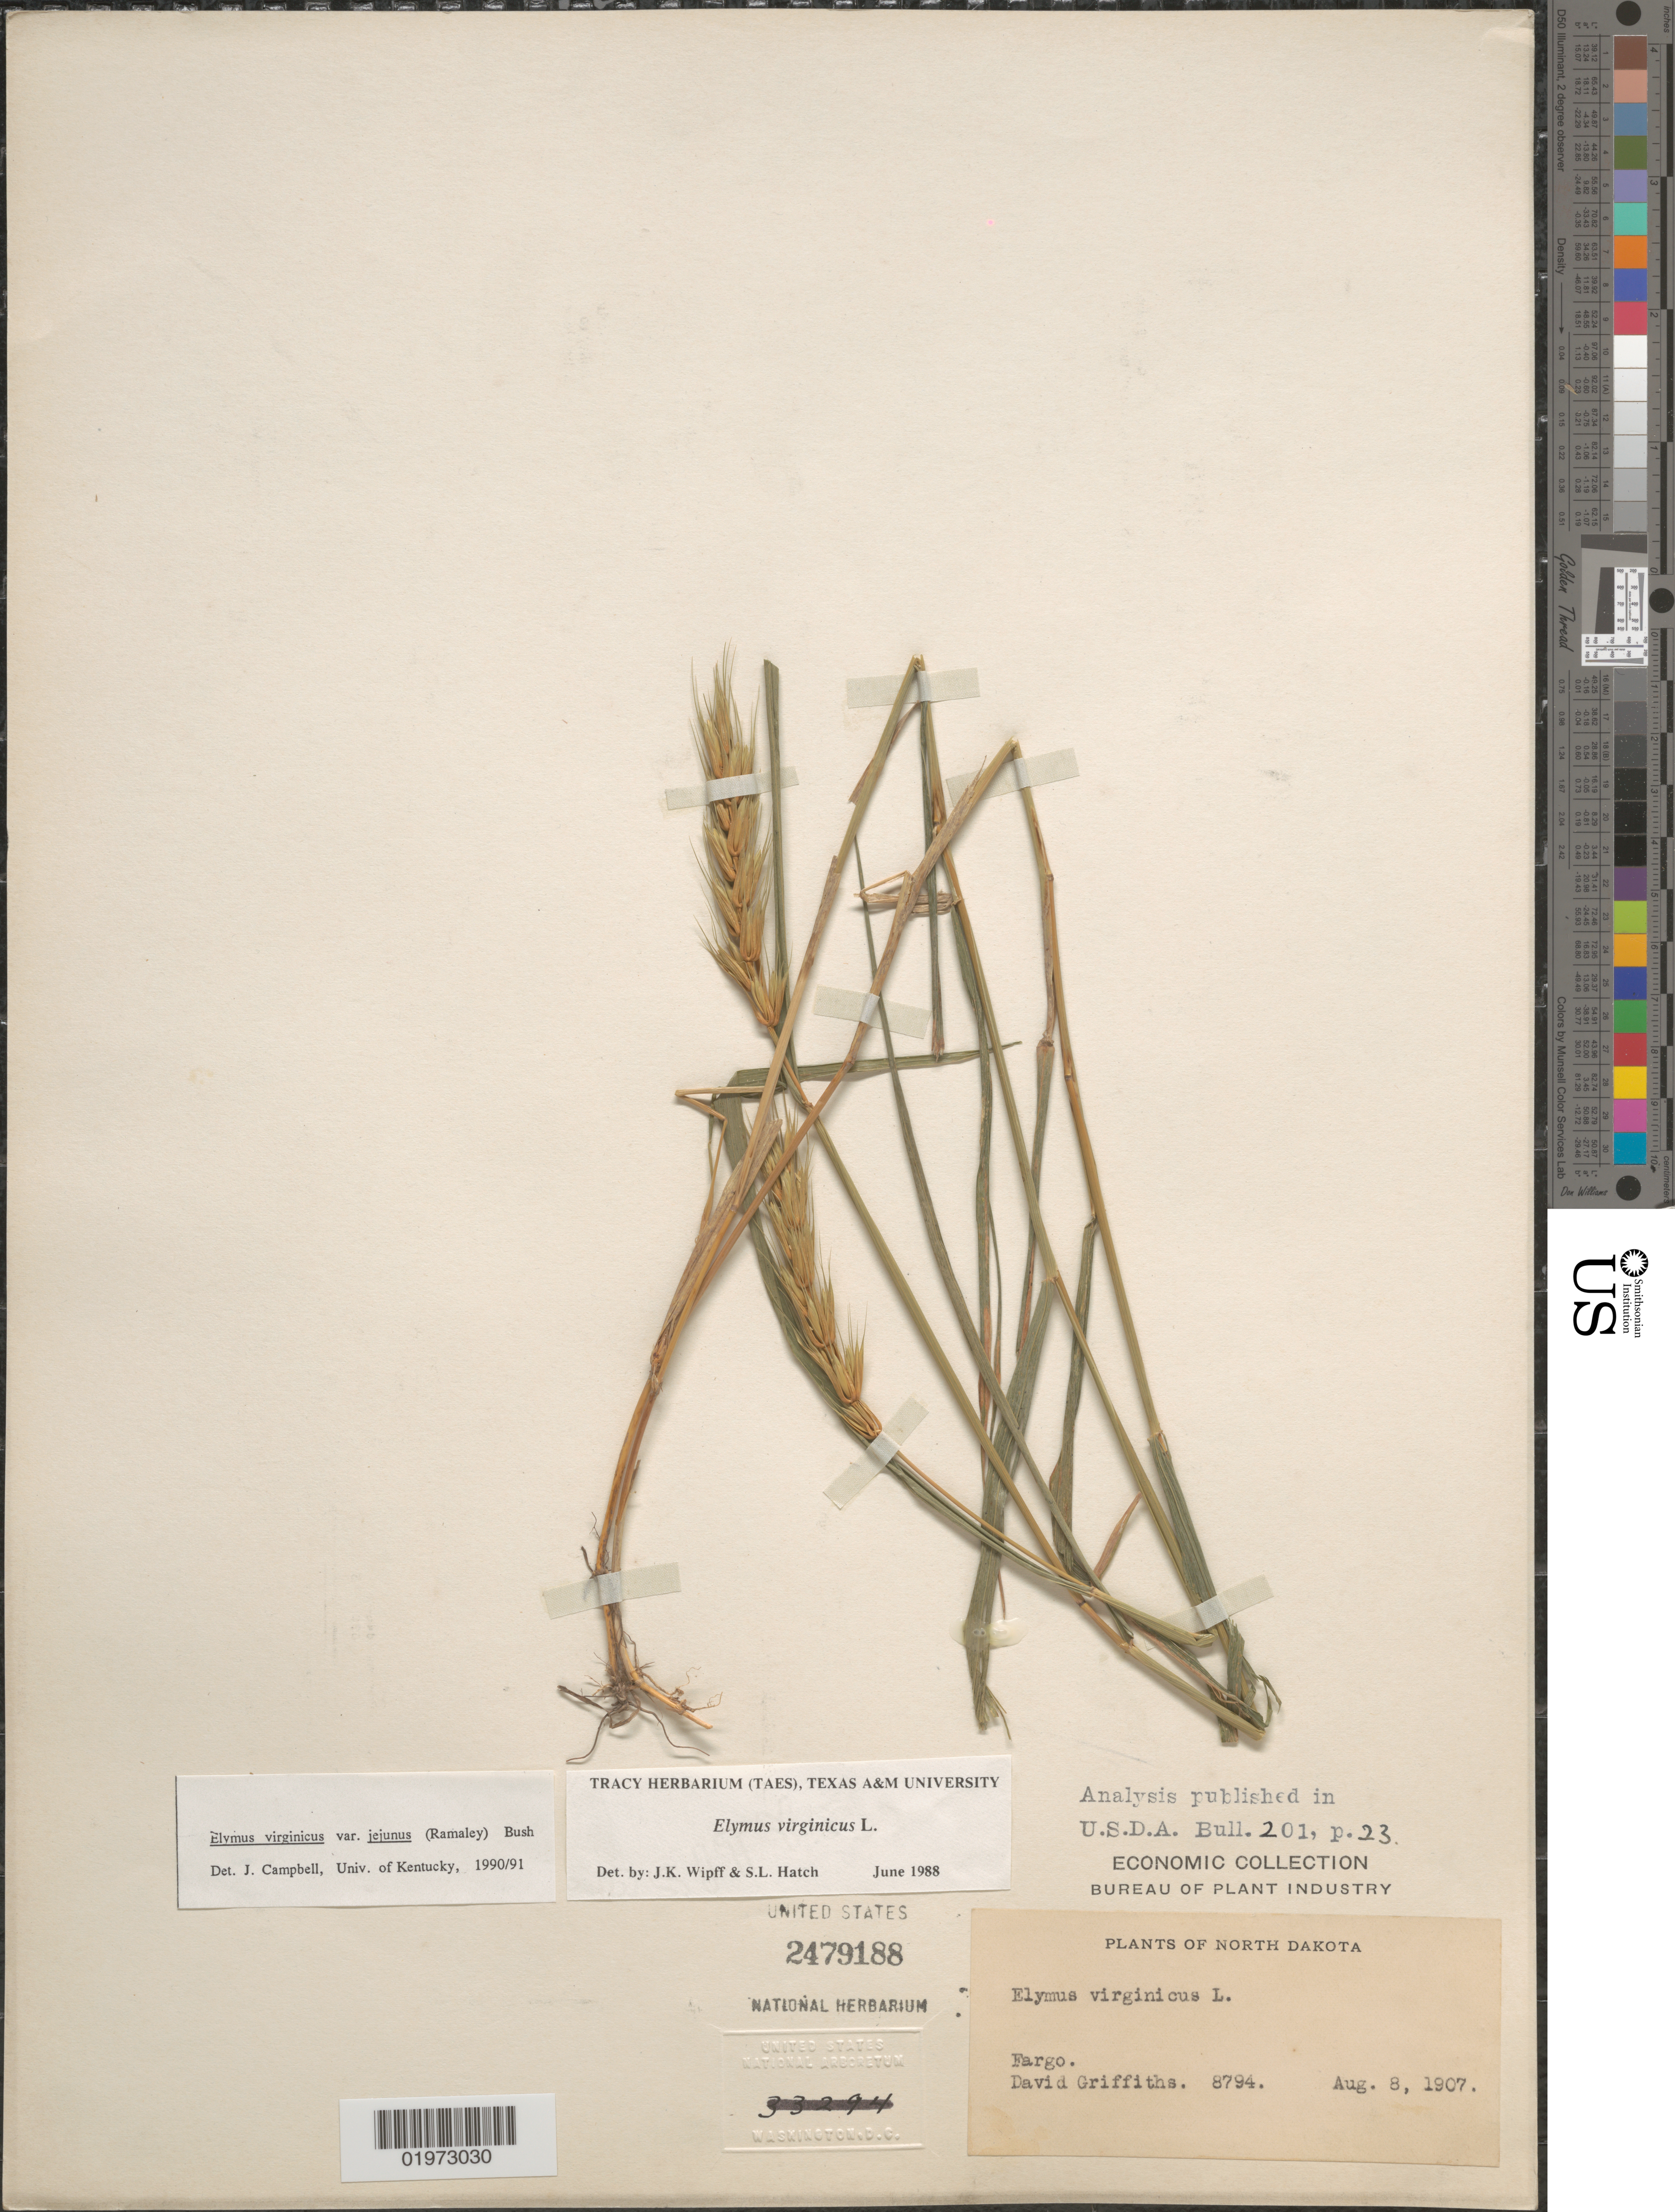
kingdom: Plantae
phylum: Tracheophyta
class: Liliopsida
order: Poales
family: Poaceae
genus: Elymus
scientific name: Elymus virginicus var. virginicus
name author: L.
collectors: D. Griffiths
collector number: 8794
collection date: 1907-08-08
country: United States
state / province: North Dakota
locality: Fargo.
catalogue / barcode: US 2479188